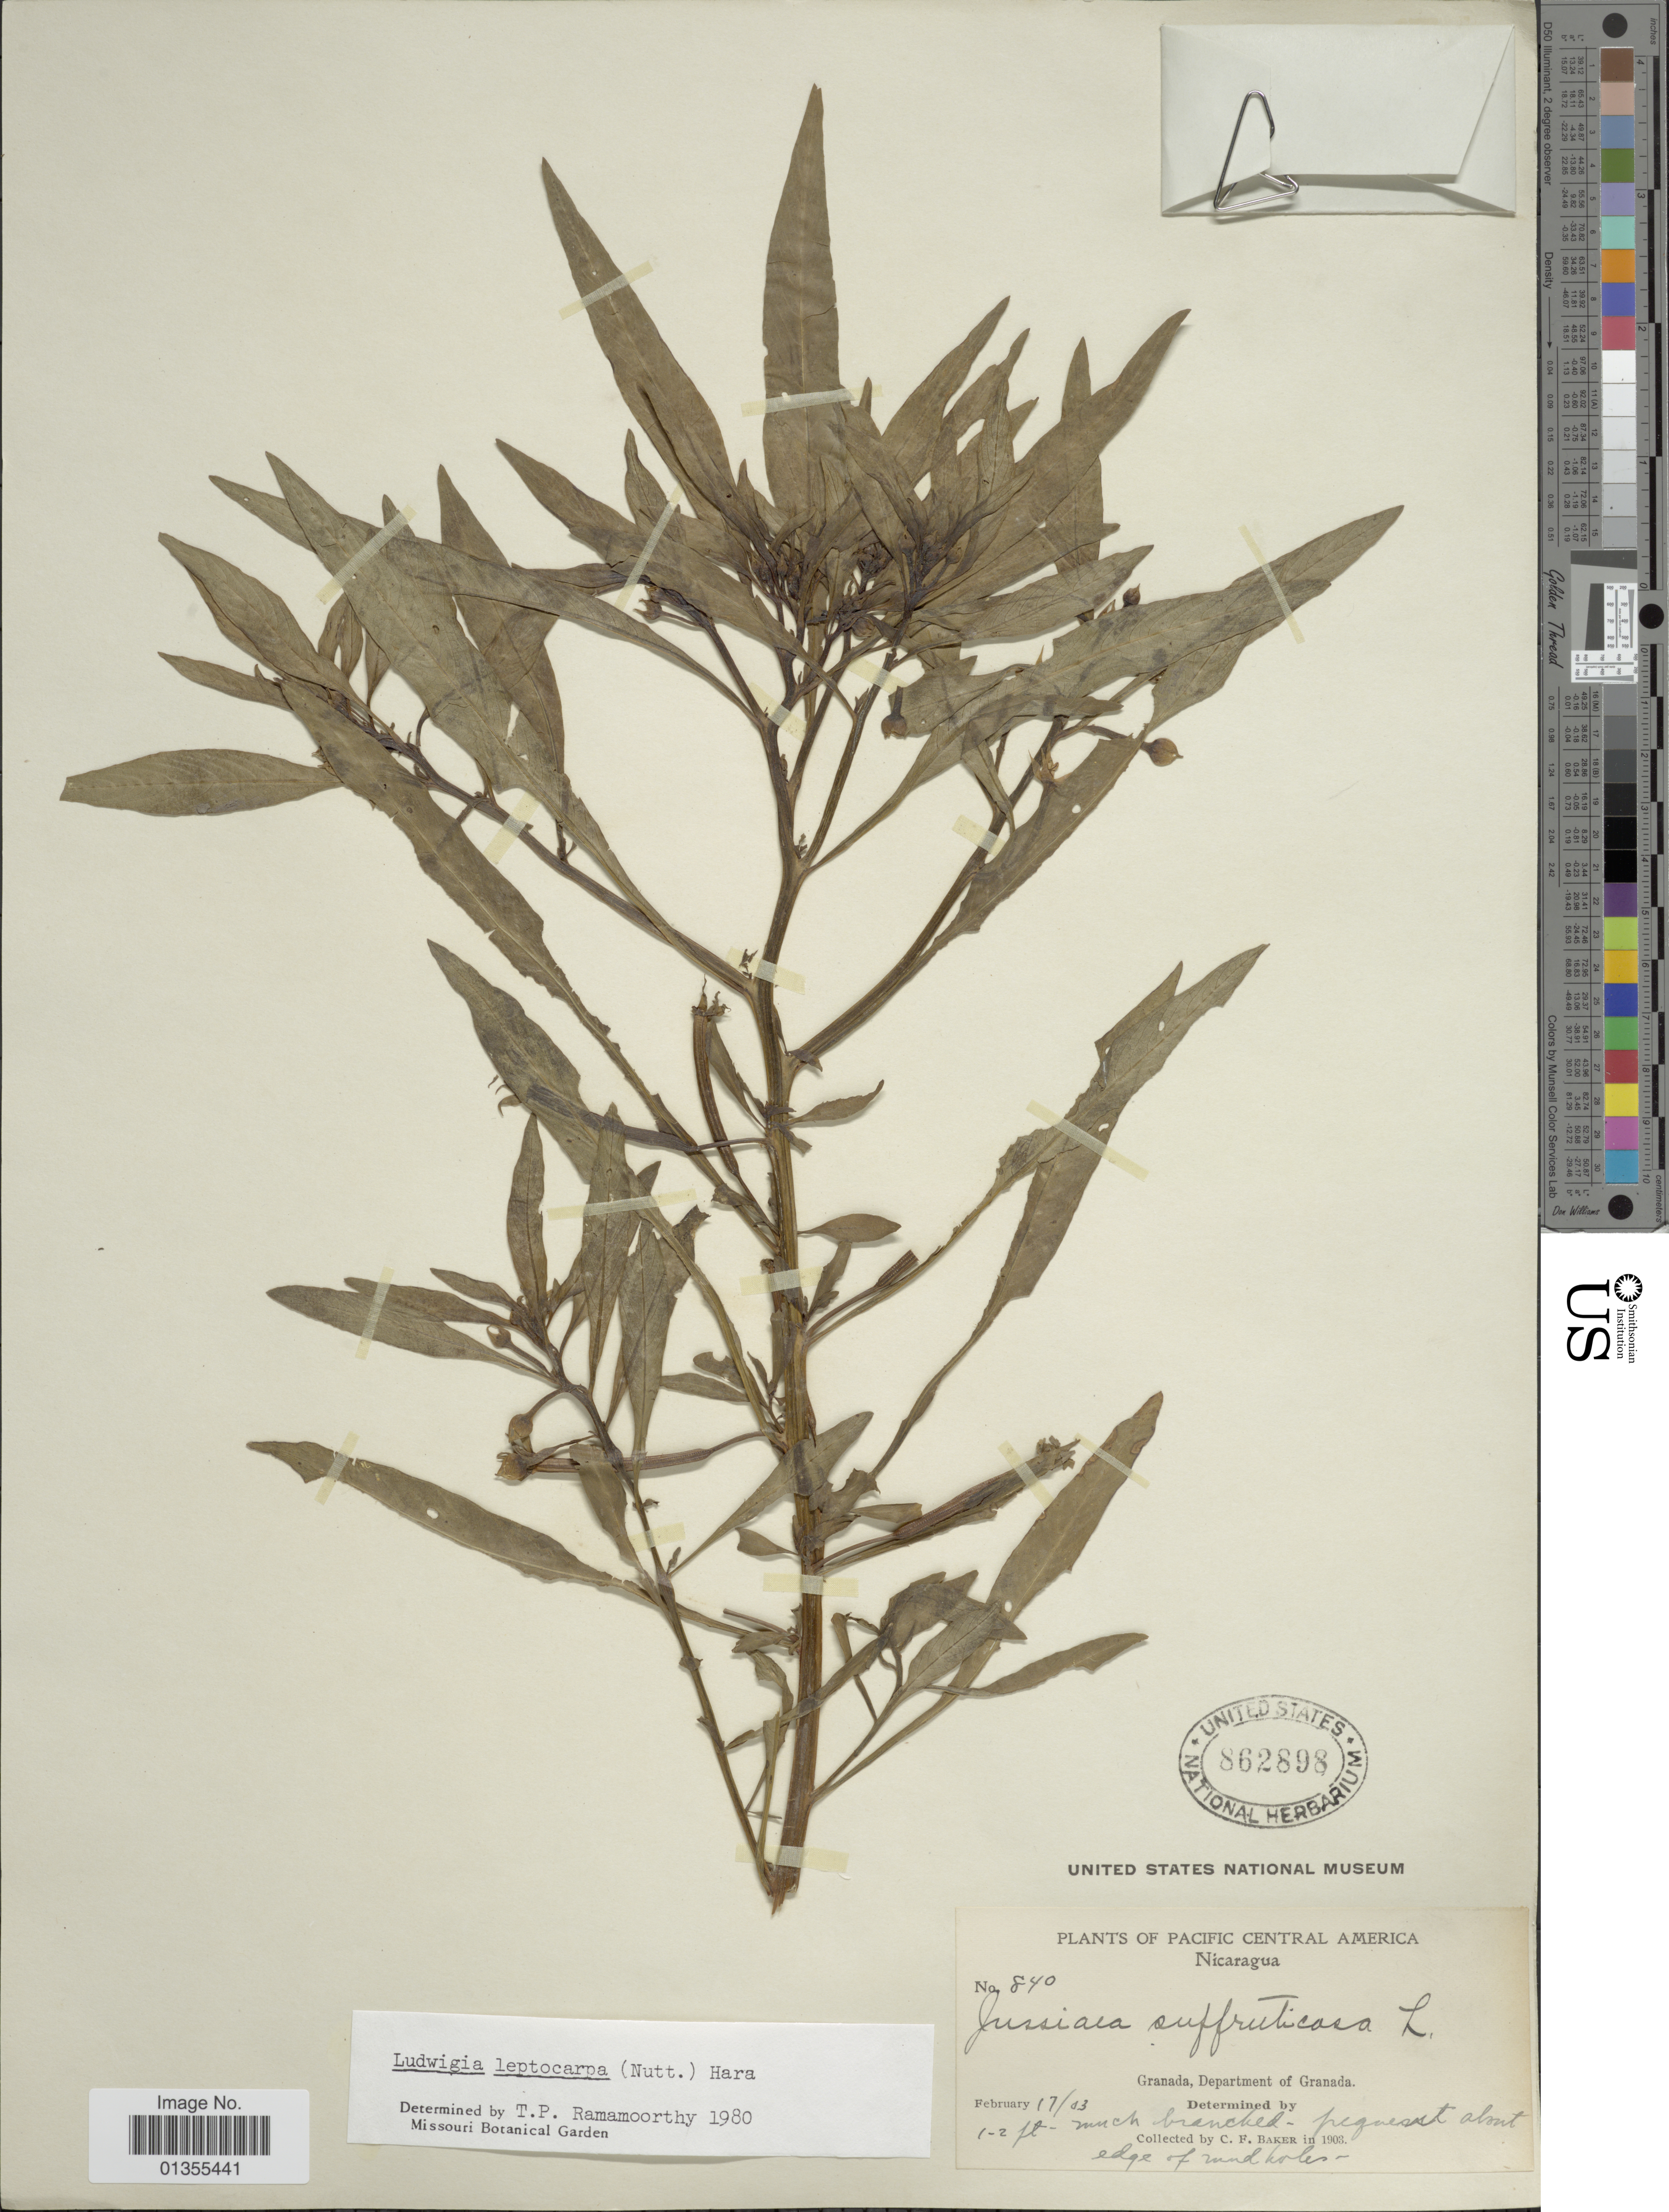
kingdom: Plantae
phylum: Tracheophyta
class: Magnoliopsida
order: Myrtales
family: Onagraceae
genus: Ludwigia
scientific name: Ludwigia leptocarpa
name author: (Nutt.) H. Hara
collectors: C. F. Baker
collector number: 840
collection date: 1903-02-17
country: Nicaragua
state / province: Granada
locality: Pacific Central America. Granada, Department of Granada.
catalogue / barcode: US 862898